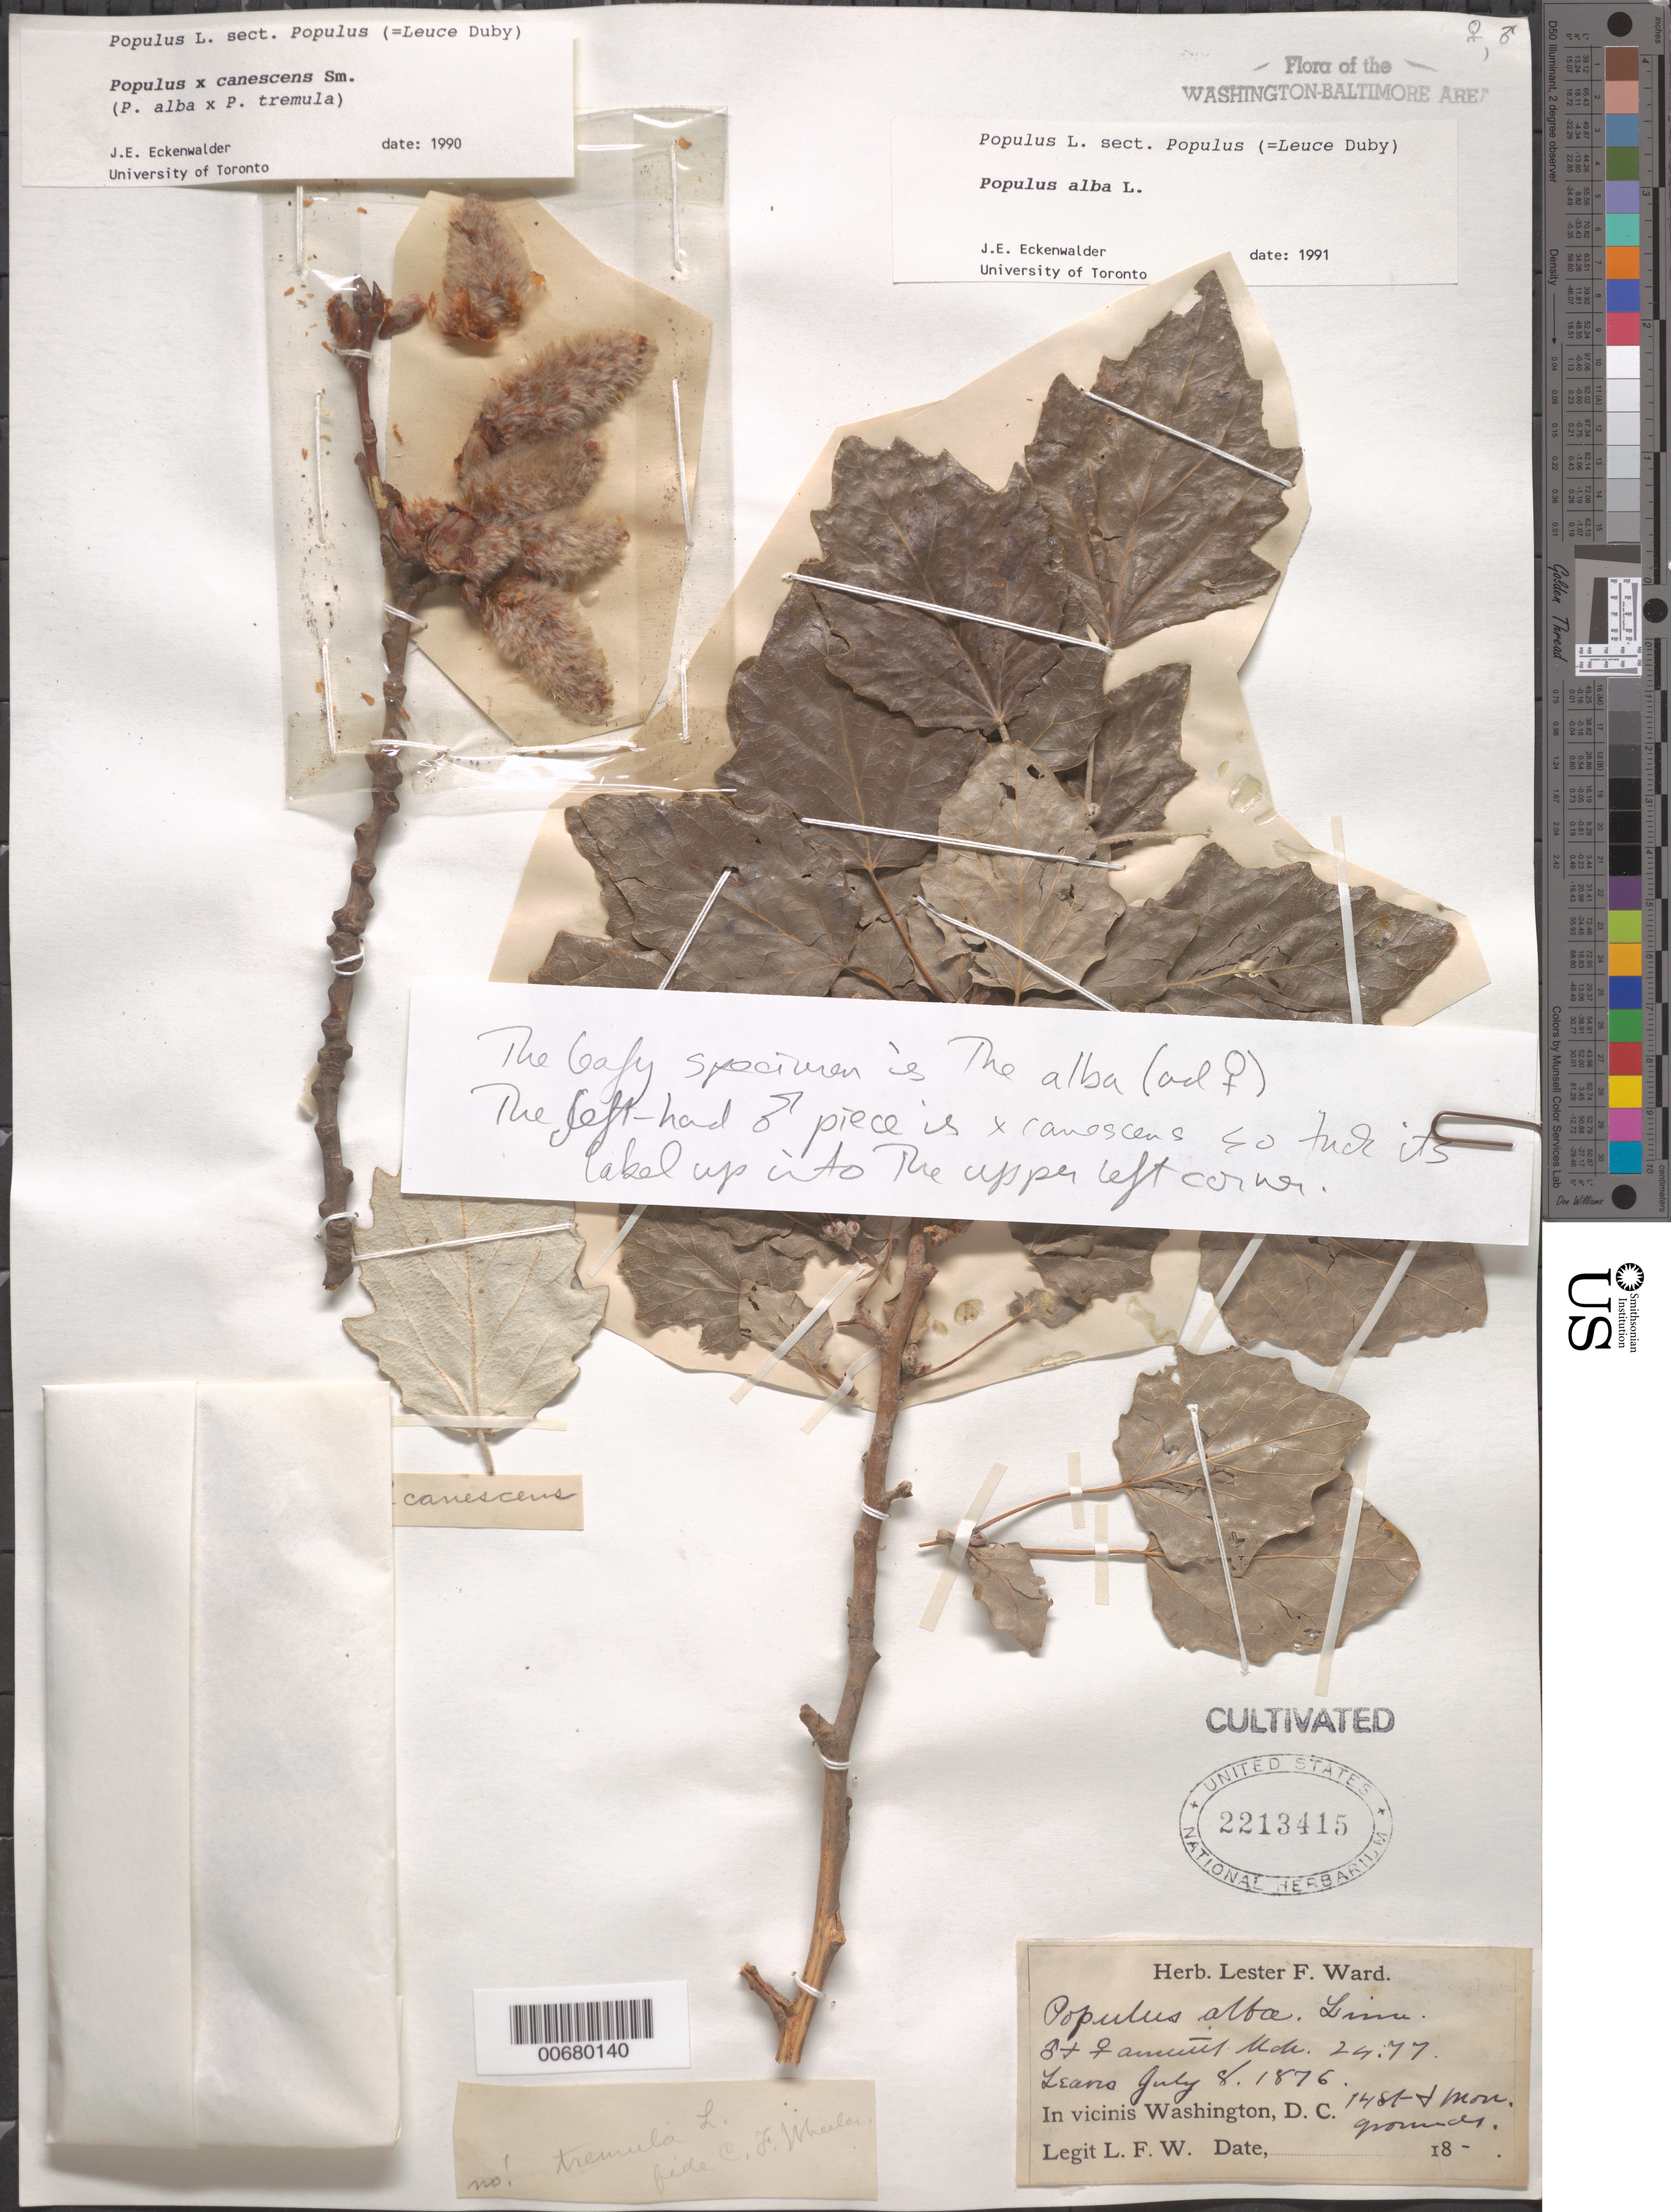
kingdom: Plantae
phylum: Tracheophyta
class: Magnoliopsida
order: Malpighiales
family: Salicaceae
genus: Populus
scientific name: Populus alba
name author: L.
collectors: L. F. Ward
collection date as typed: July 8 1876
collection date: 1876-07-08/1877-03-24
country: United States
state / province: District of Columbia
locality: In vicinis Washington, D.C.; 14th St. and Monument grounds.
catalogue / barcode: US 2213415-2